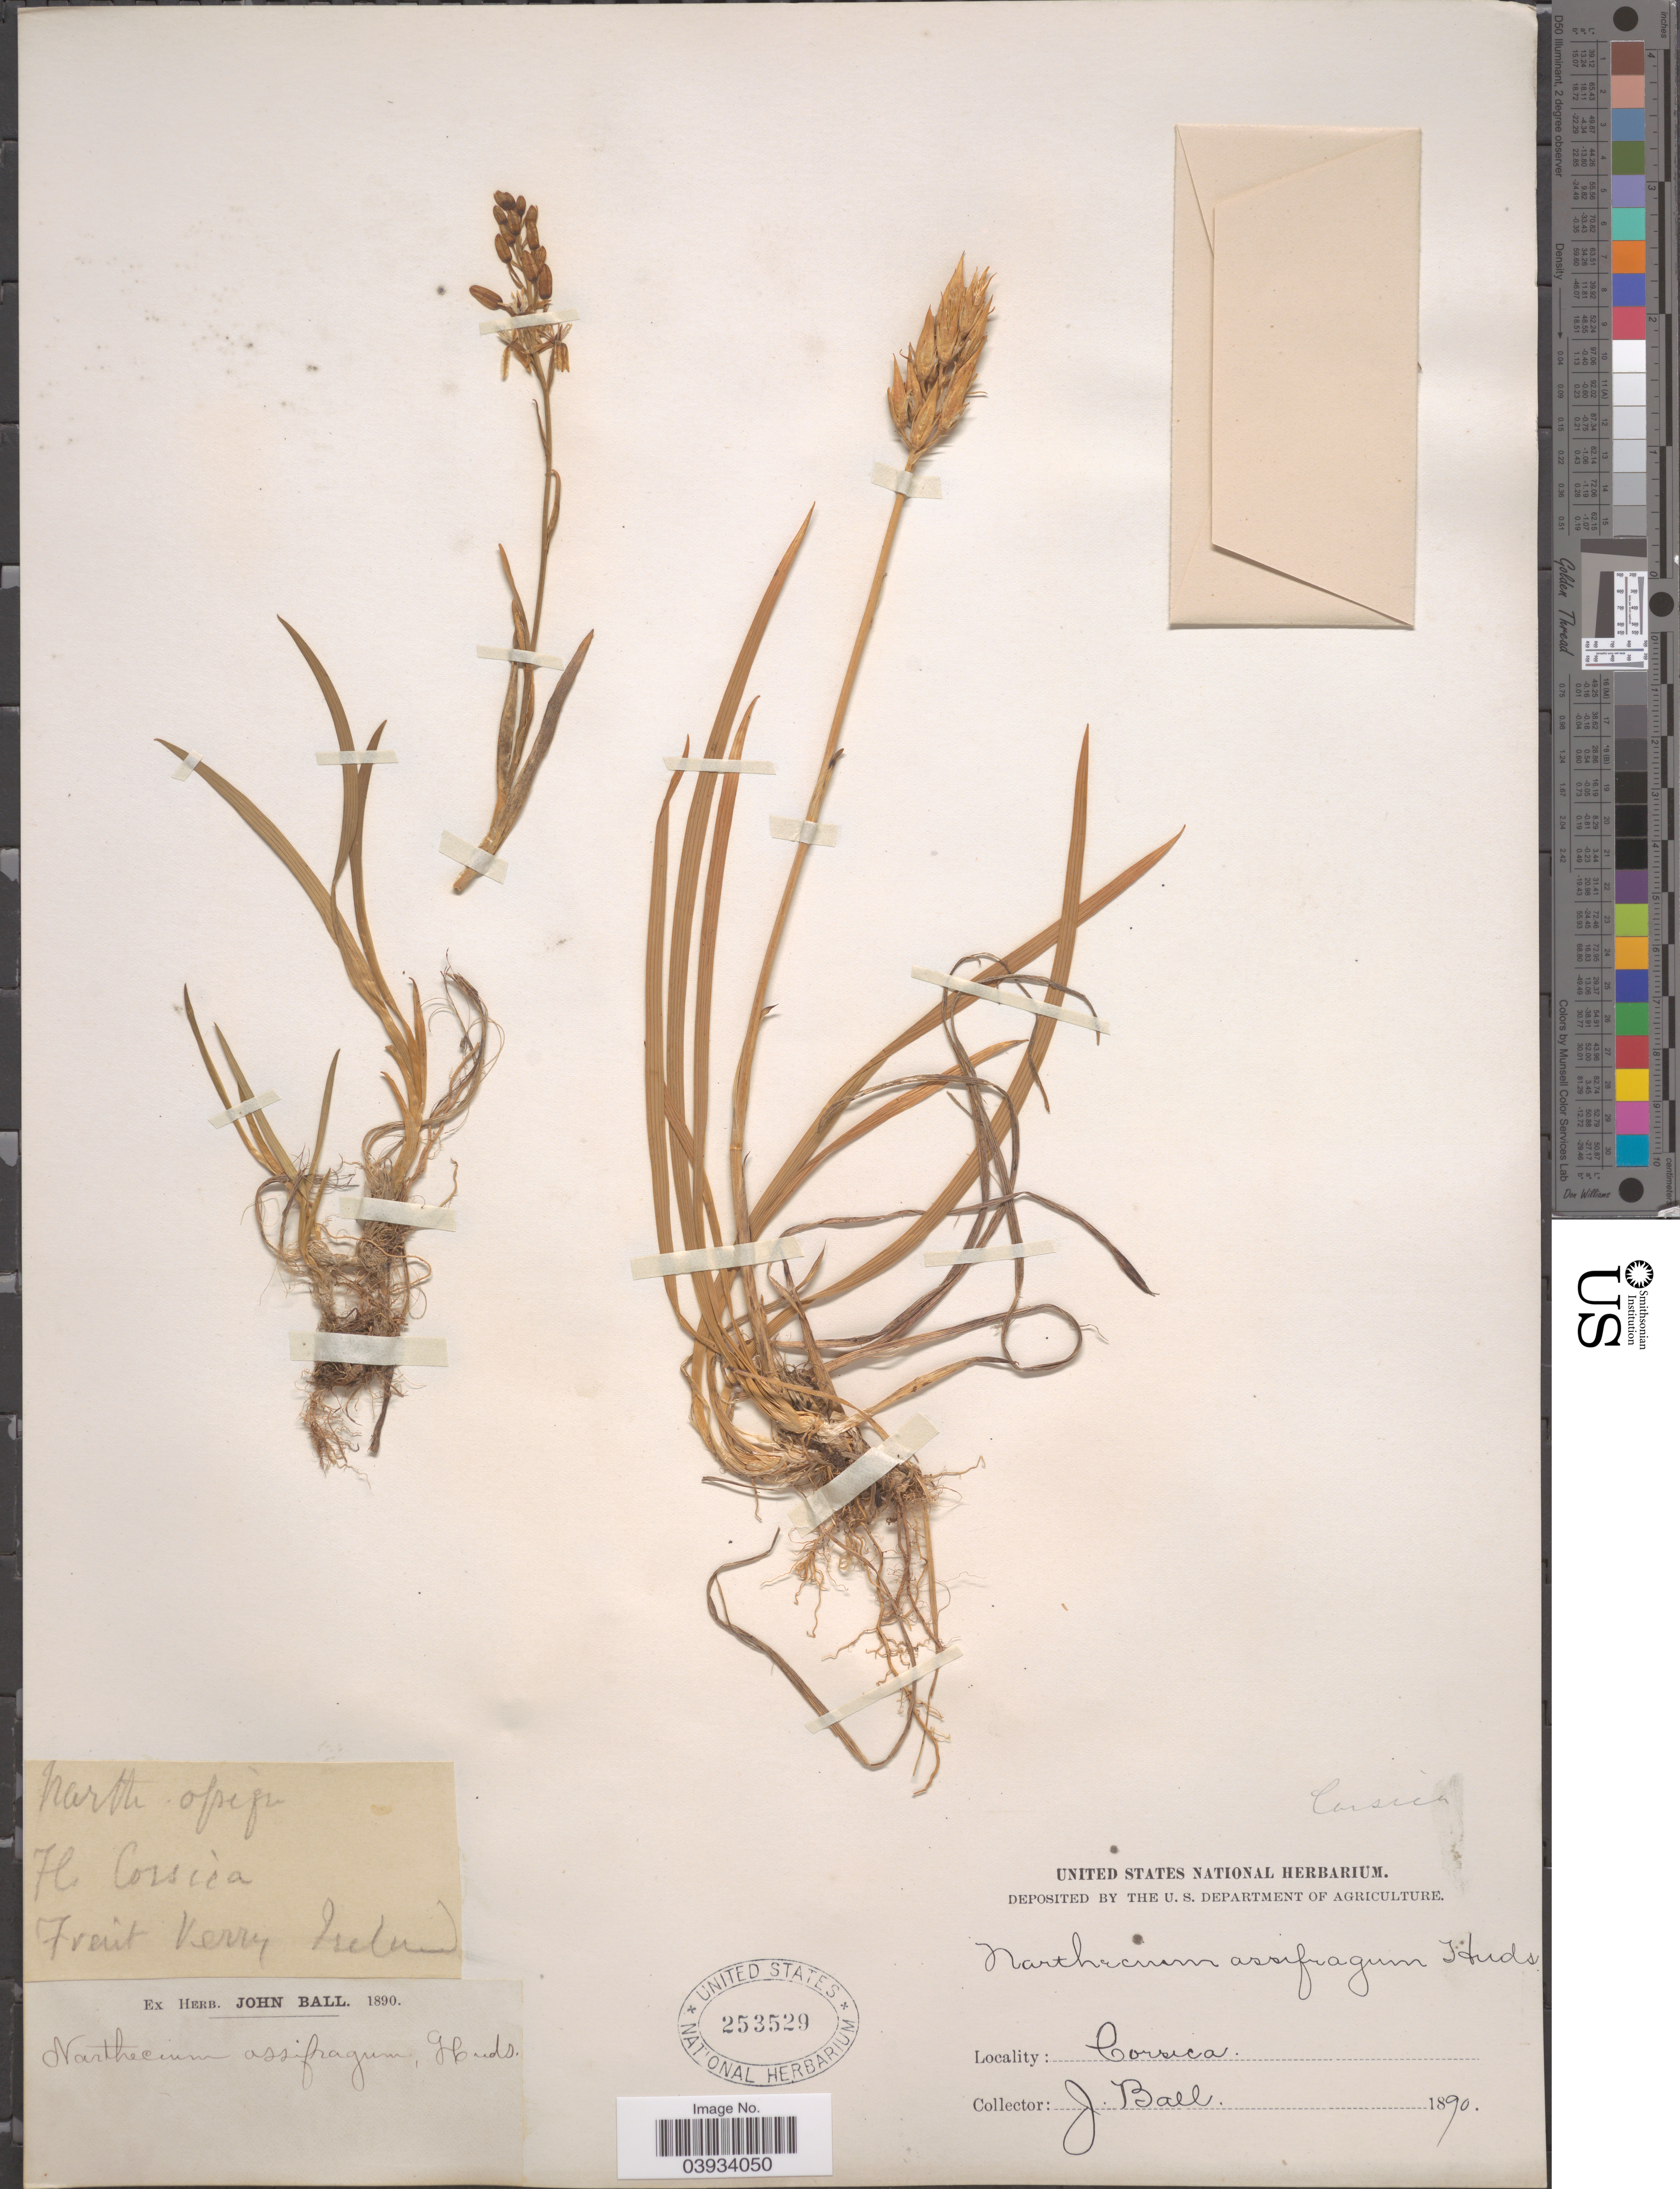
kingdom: Plantae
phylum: Tracheophyta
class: Liliopsida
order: Dioscoreales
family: Nartheciaceae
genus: Narthecium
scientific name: Narthecium ossifragum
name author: Huds.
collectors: J. Ball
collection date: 1890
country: France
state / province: Corsica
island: Corse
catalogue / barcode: US 253529